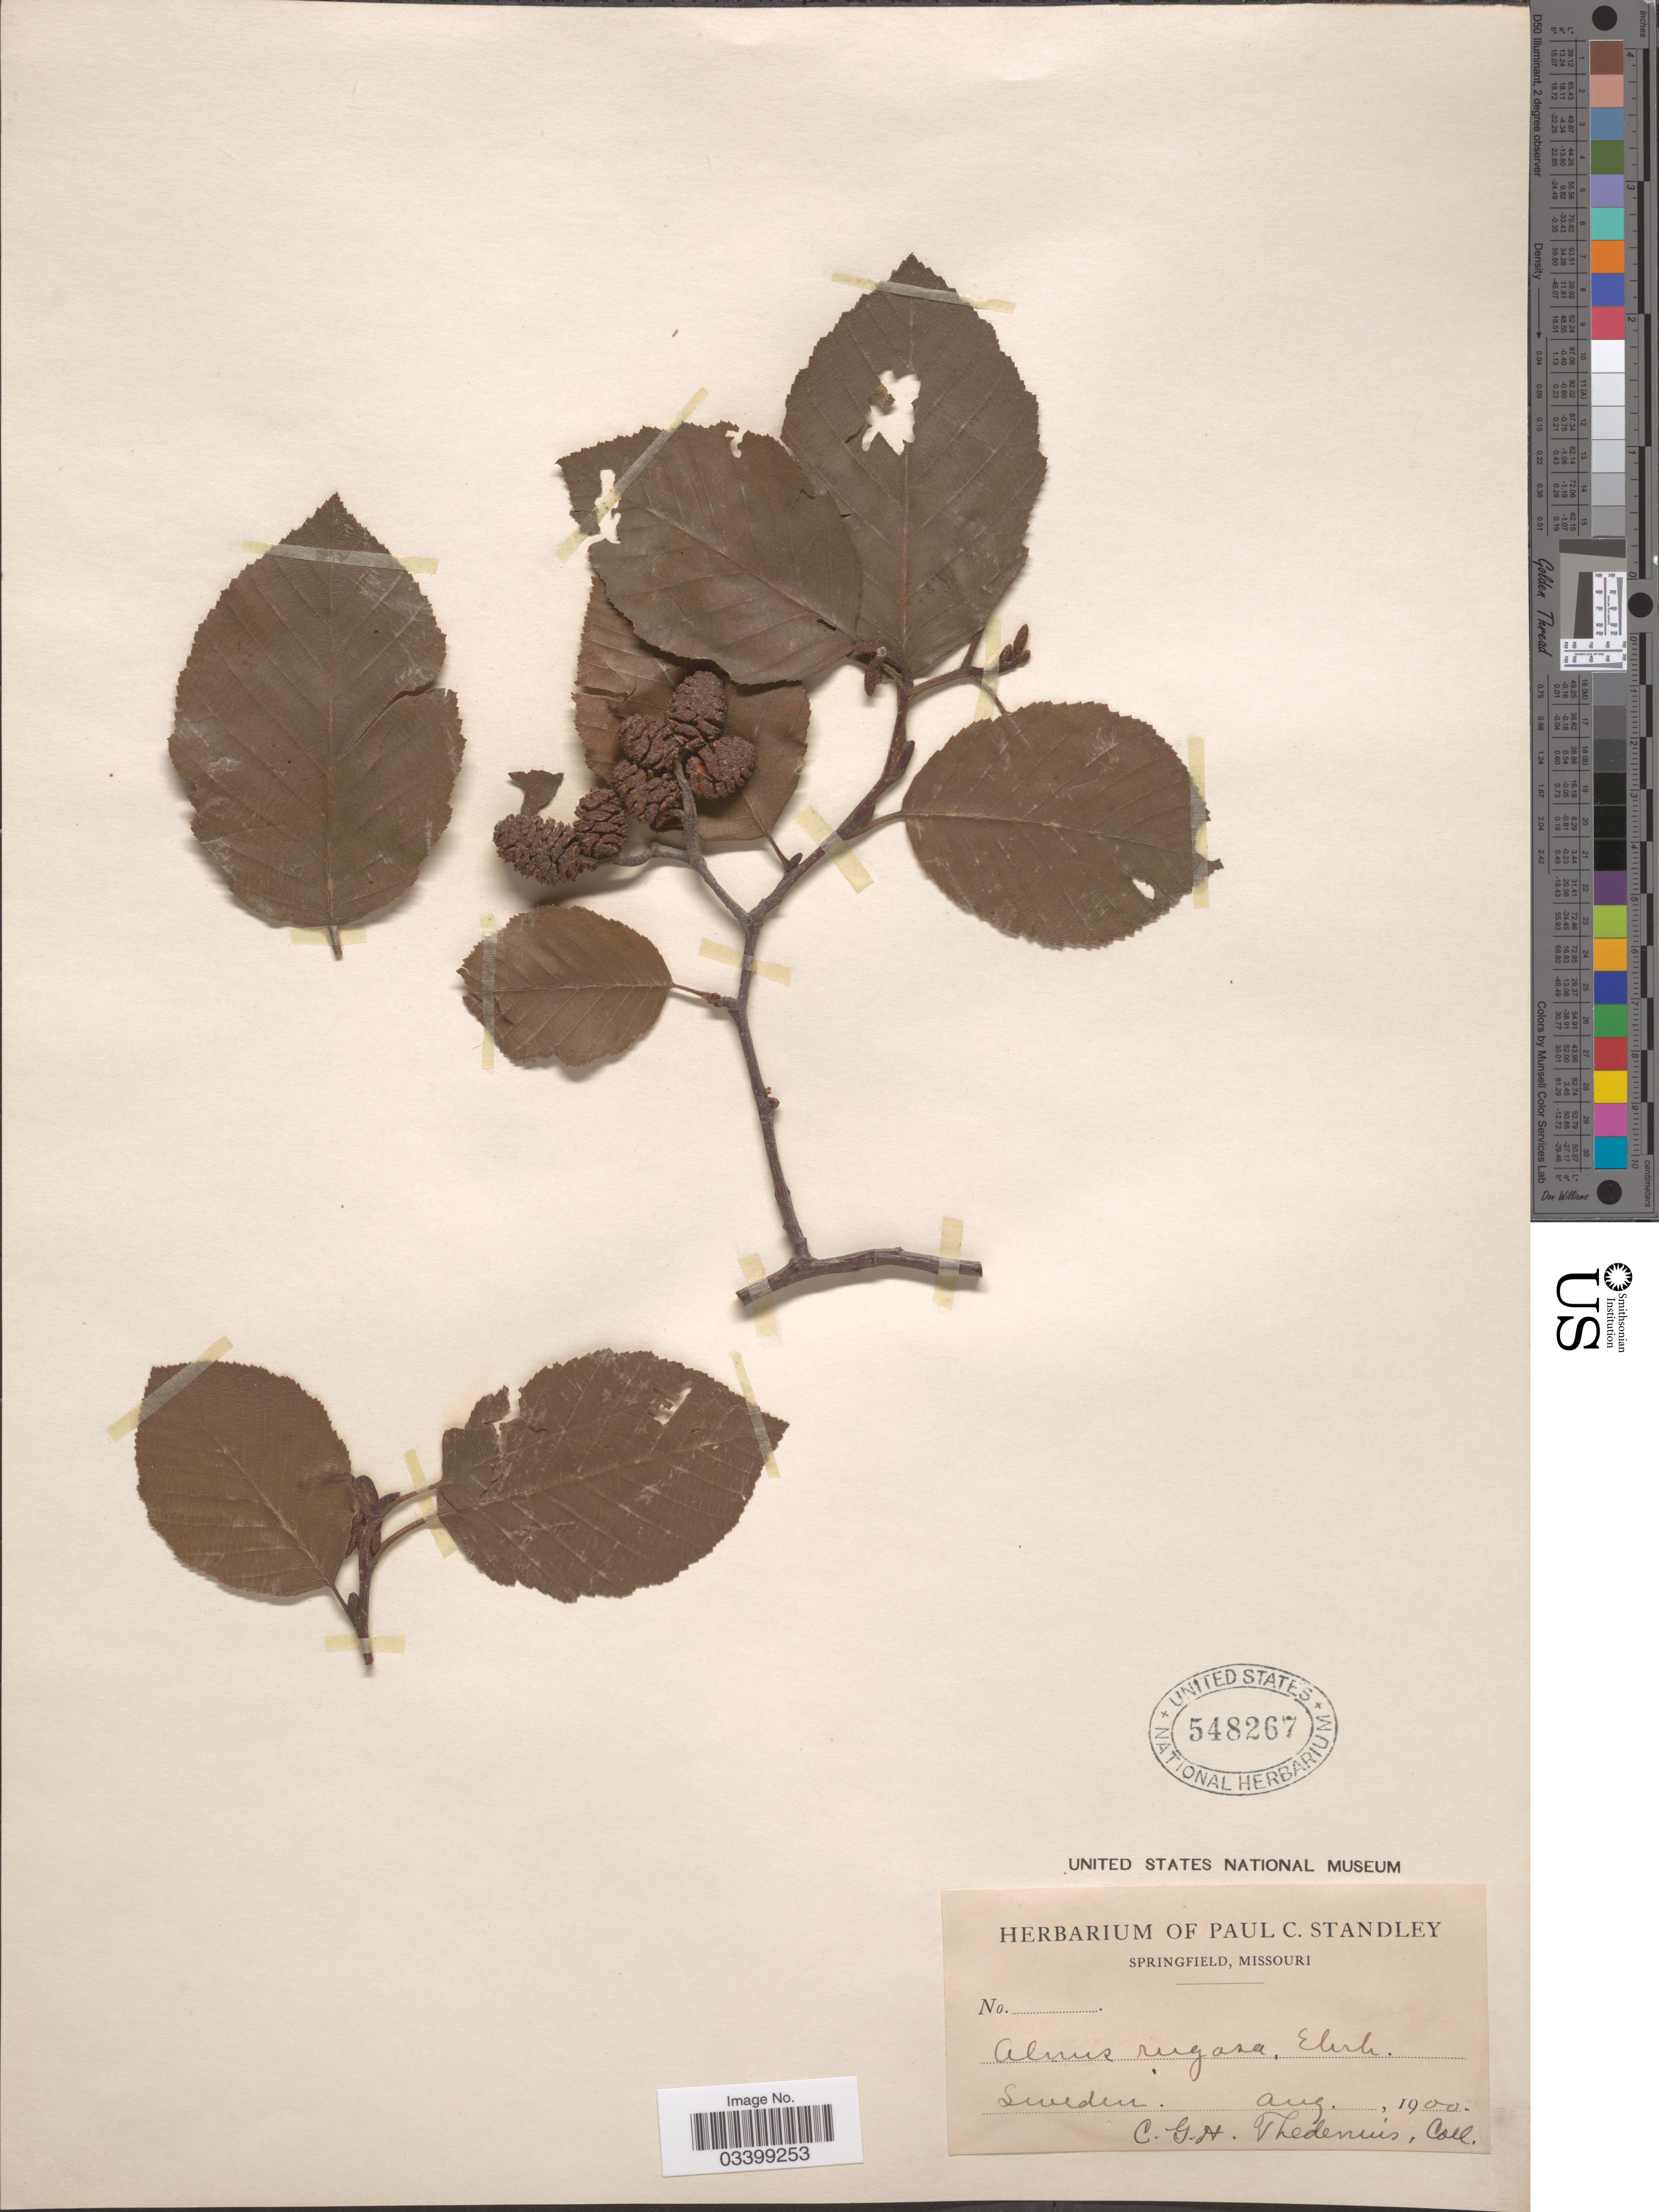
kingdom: Plantae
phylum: Tracheophyta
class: Magnoliopsida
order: Fagales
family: Betulaceae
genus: Alnus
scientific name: Alnus incana subsp. rugosa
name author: (Du Roi) R.T. Clausen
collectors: C. Thedenuis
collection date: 1900-08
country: Sweden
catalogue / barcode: US 548267